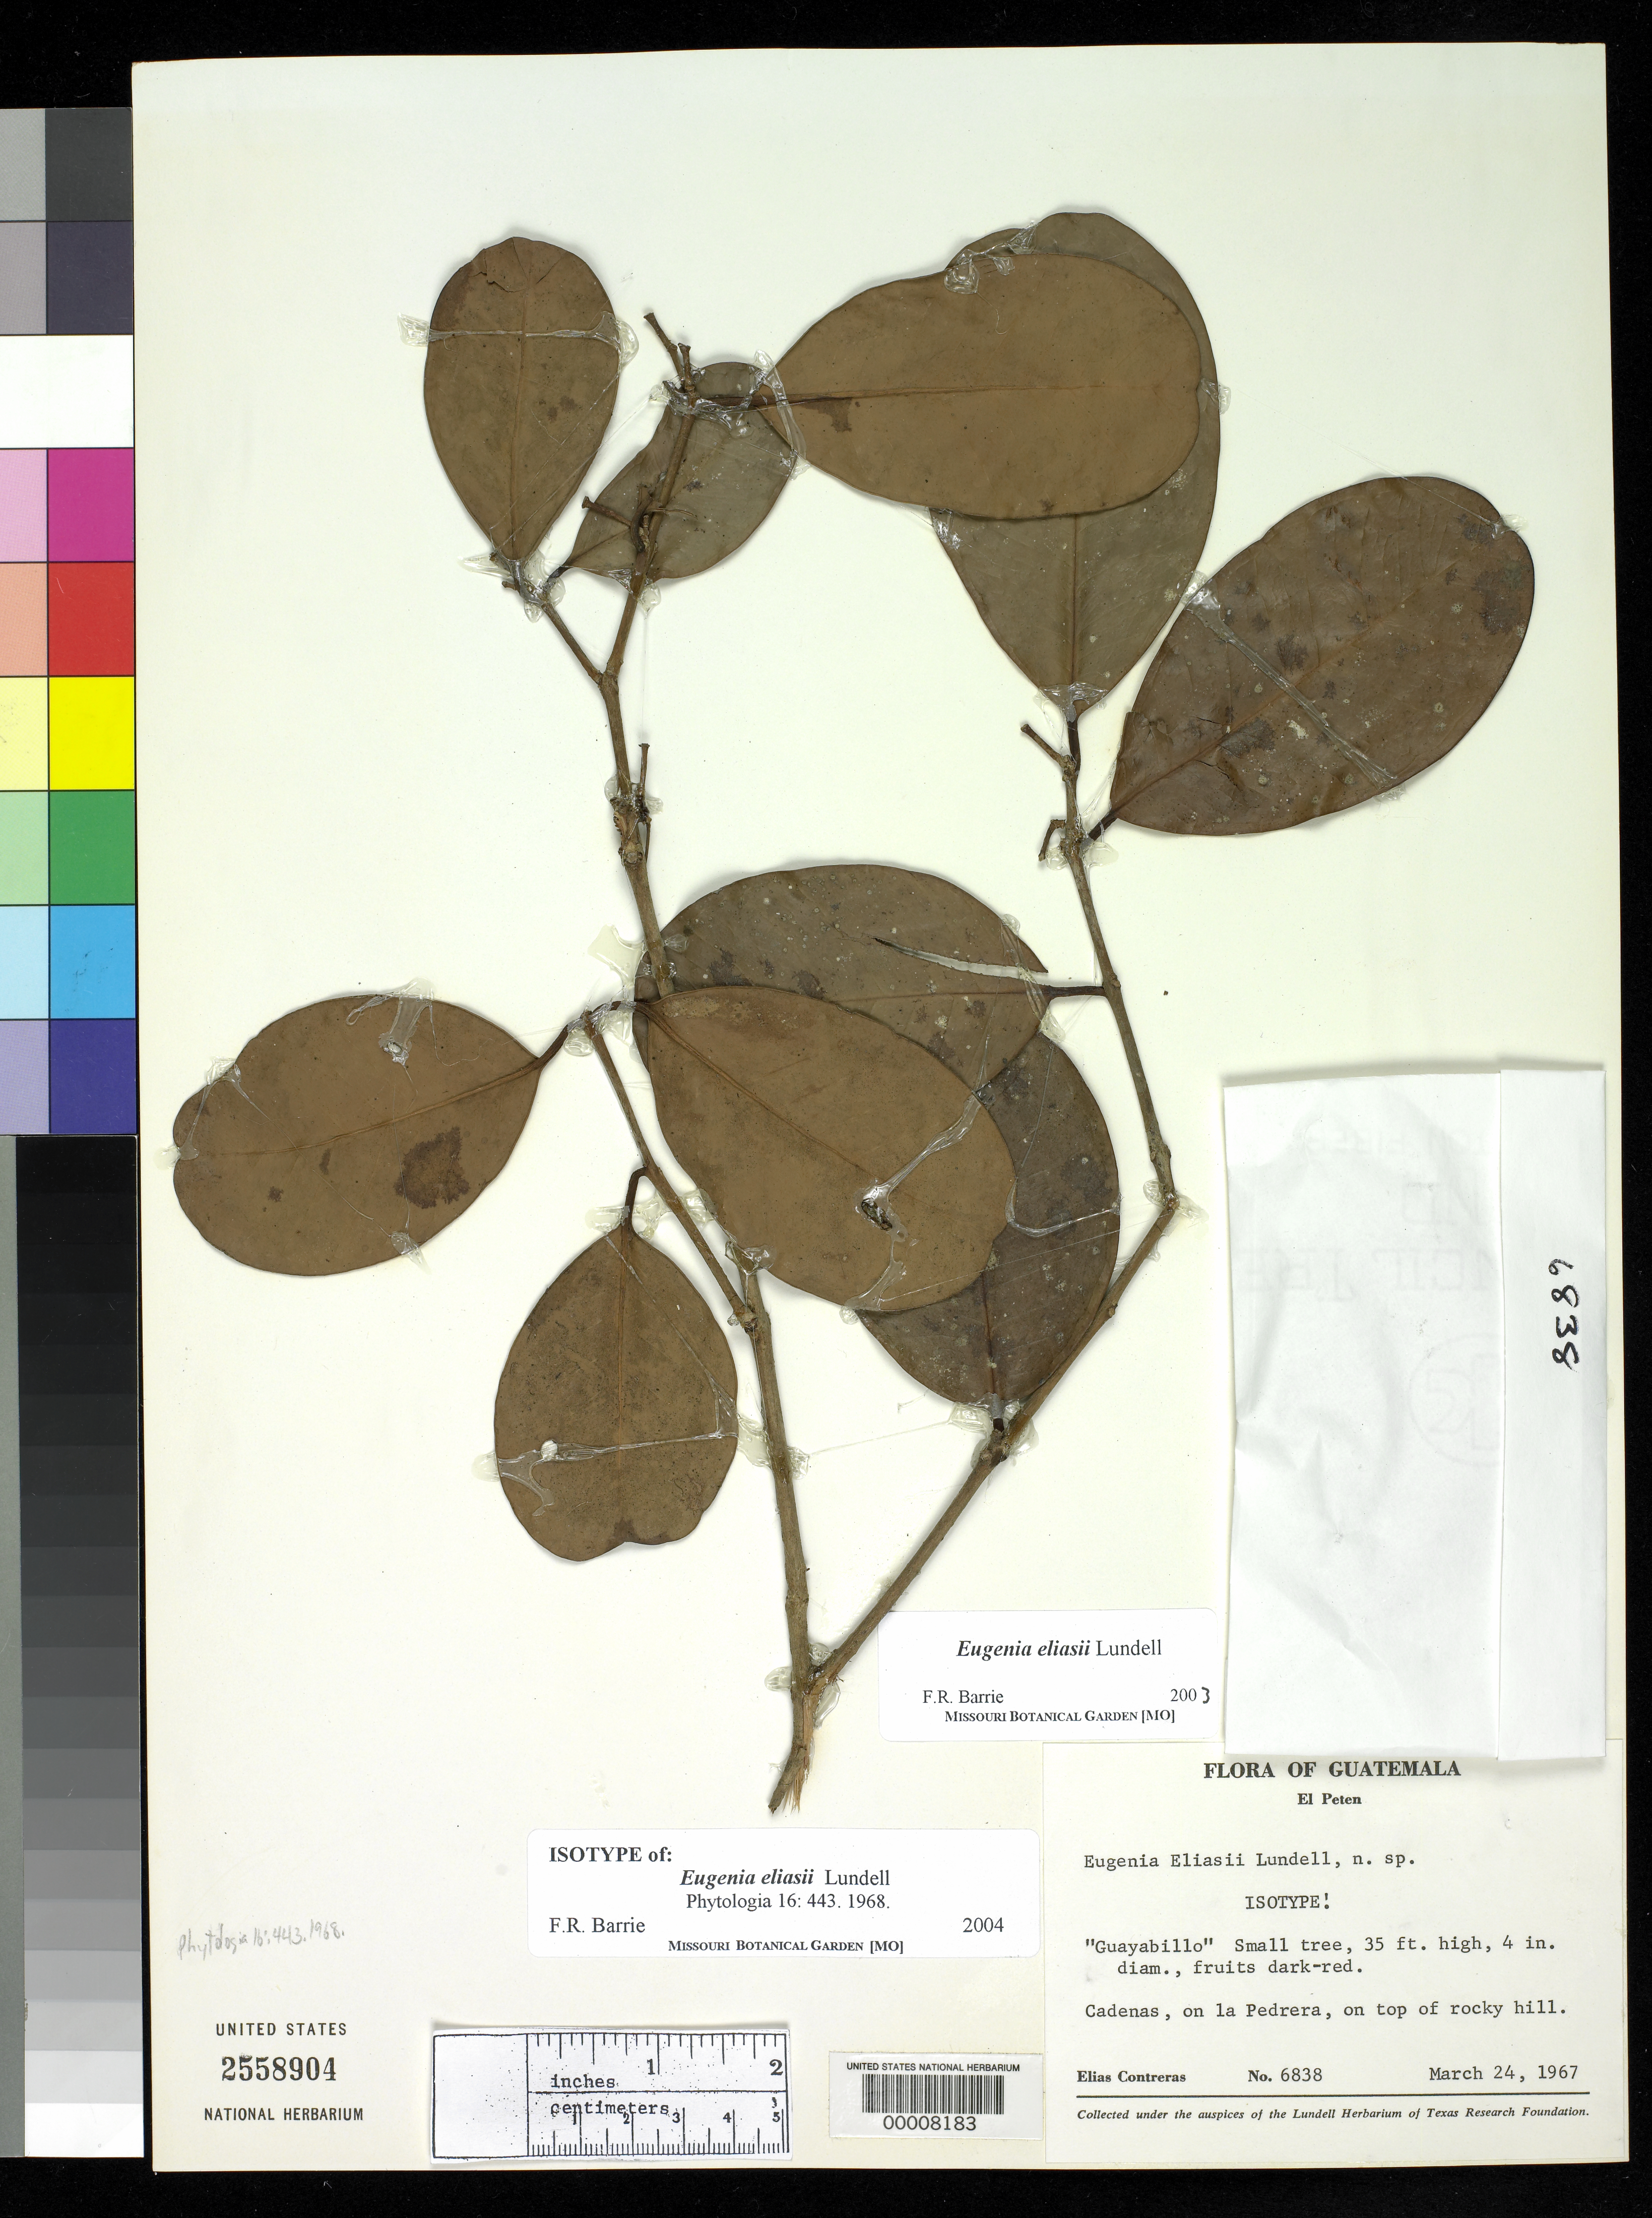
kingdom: Plantae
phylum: Tracheophyta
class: Magnoliopsida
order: Myrtales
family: Myrtaceae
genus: Eugenia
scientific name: Eugenia eliasii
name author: Lundell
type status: Isotype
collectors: E. Contreras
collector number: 6838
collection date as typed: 24 Mar 1967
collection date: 1967-03-24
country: Guatemala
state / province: El Petén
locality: Cadenas, on La Pedrera.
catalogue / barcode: US 2558904